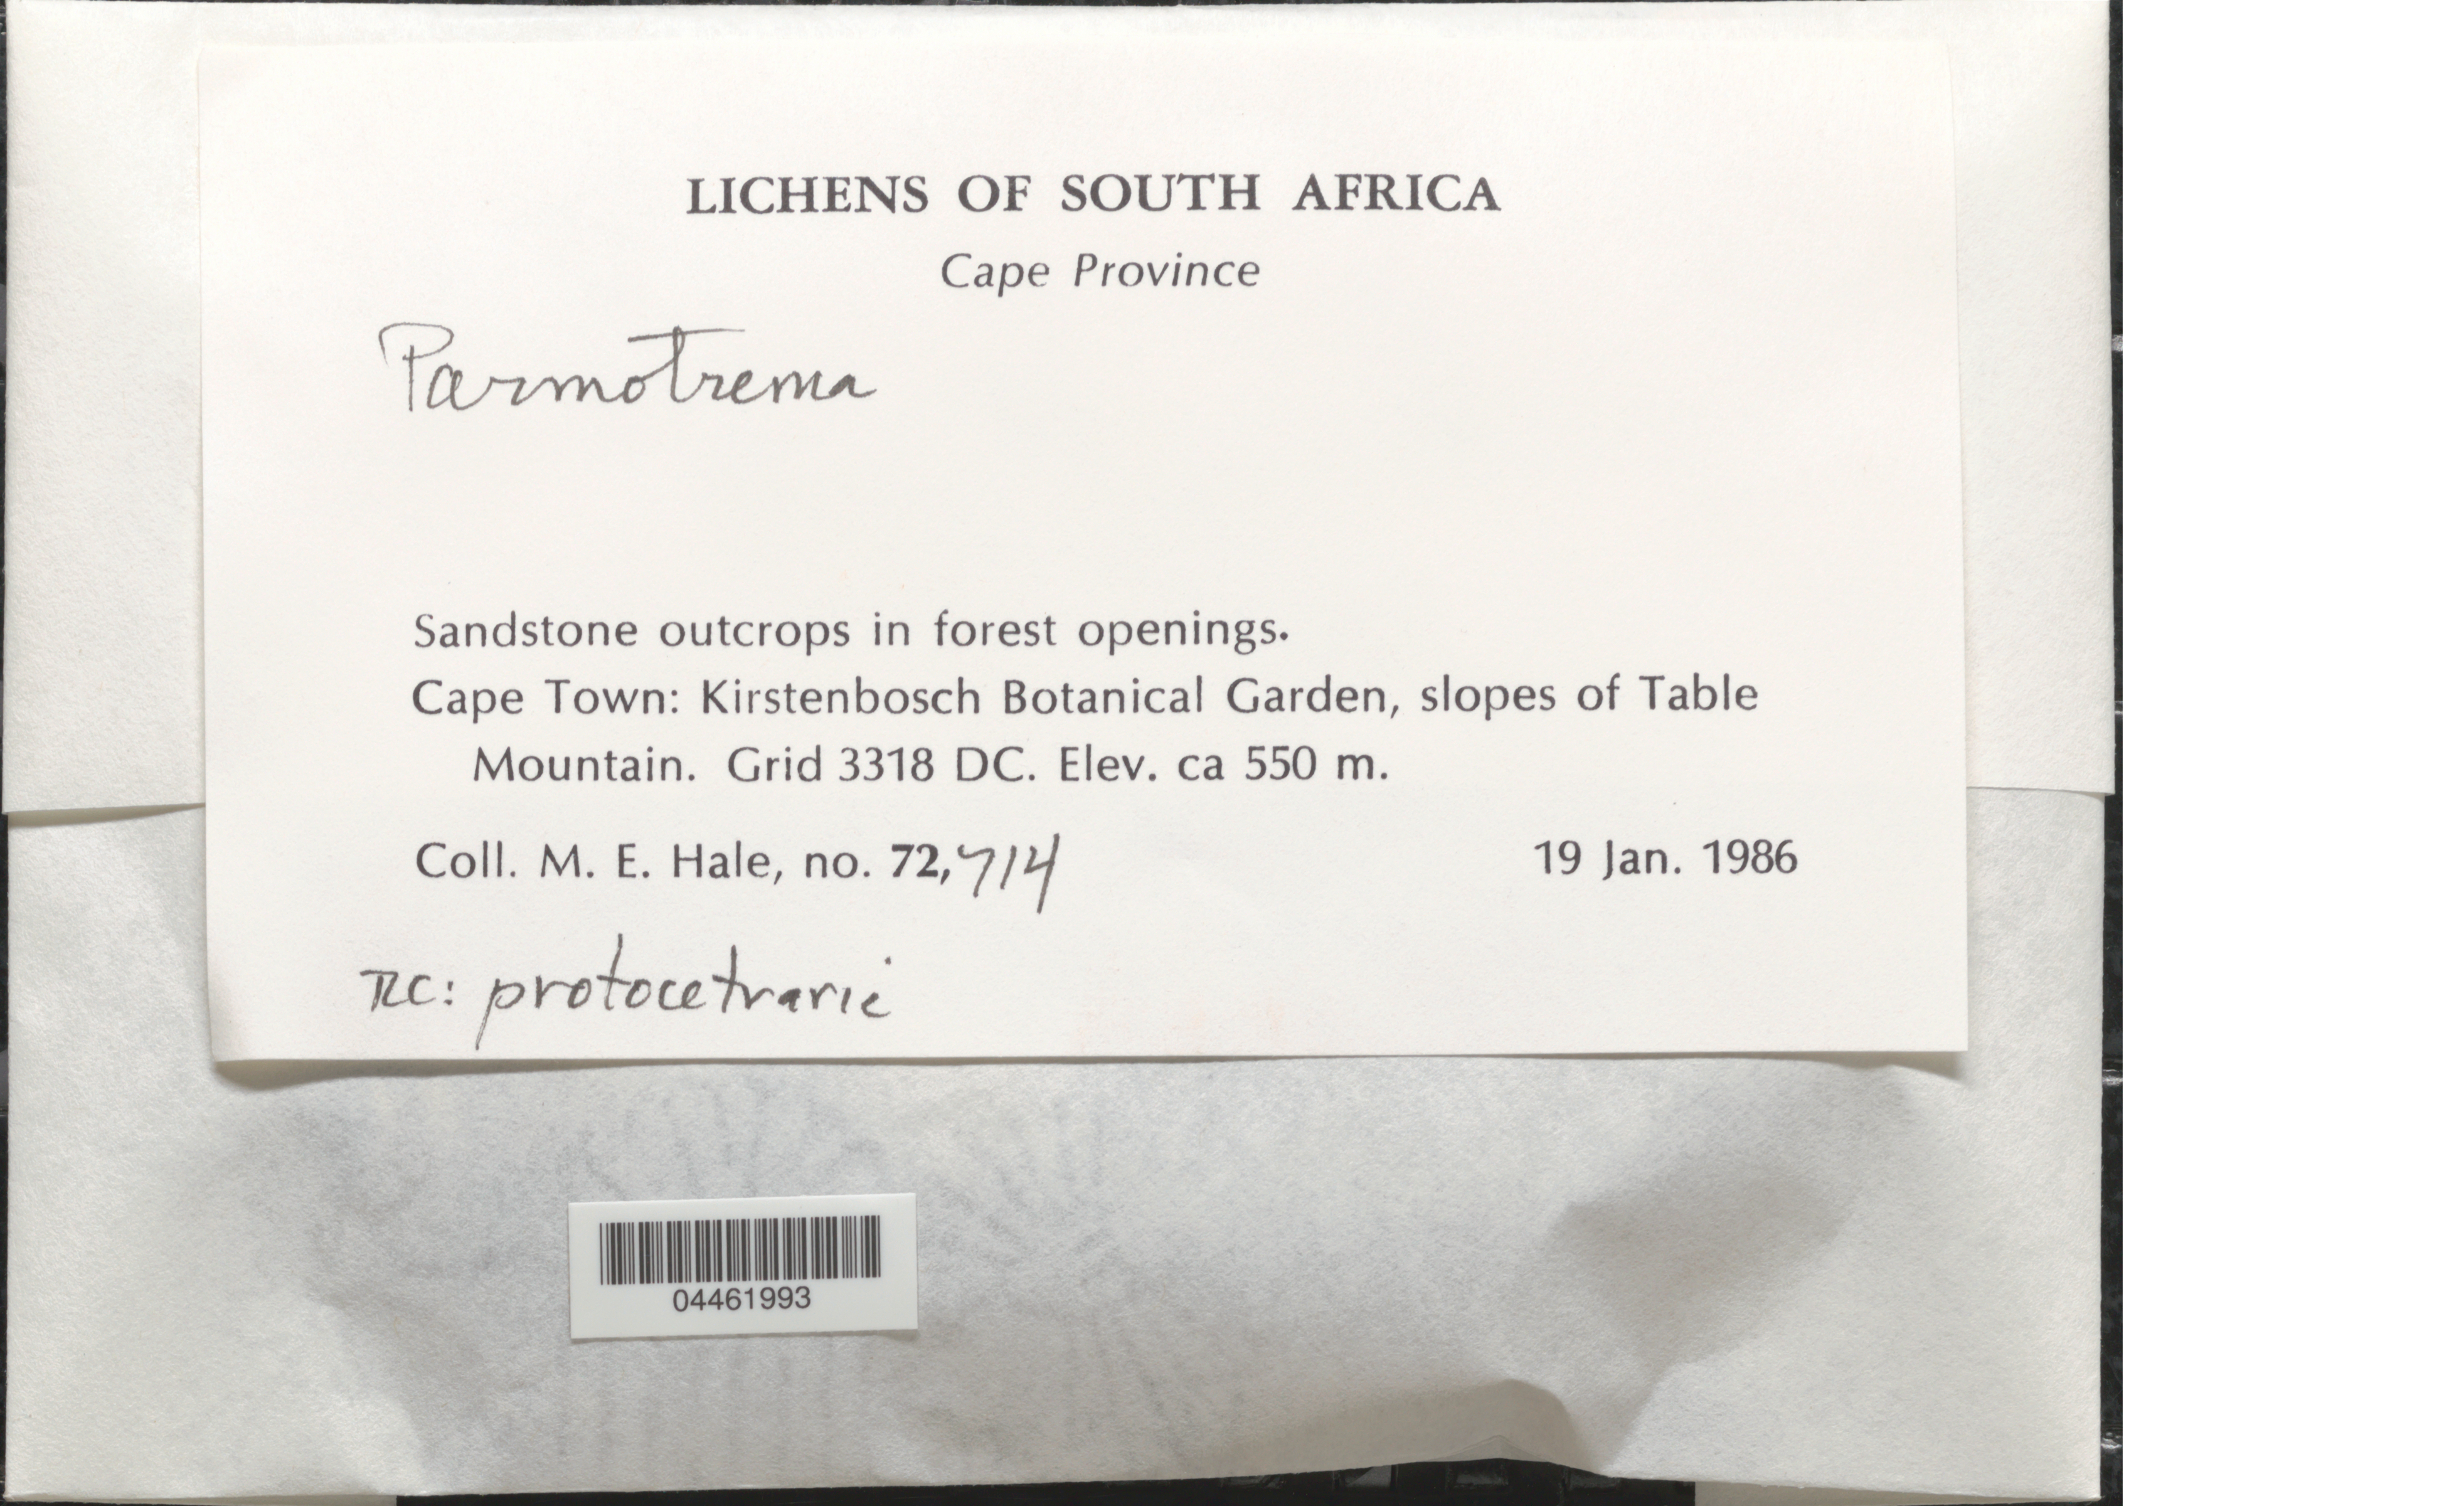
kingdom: Fungi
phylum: Ascomycota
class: Lecanoromycetes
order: Lecanorales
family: Parmeliaceae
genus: Parmotrema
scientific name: Parmotrema sp.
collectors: M. Hale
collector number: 72714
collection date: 1986-01-19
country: South Africa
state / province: Western Cape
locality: Cape Town: Kirstenbosch Botanical Garden, slopes of Table Mountain. Grid 3318 DC.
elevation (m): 550